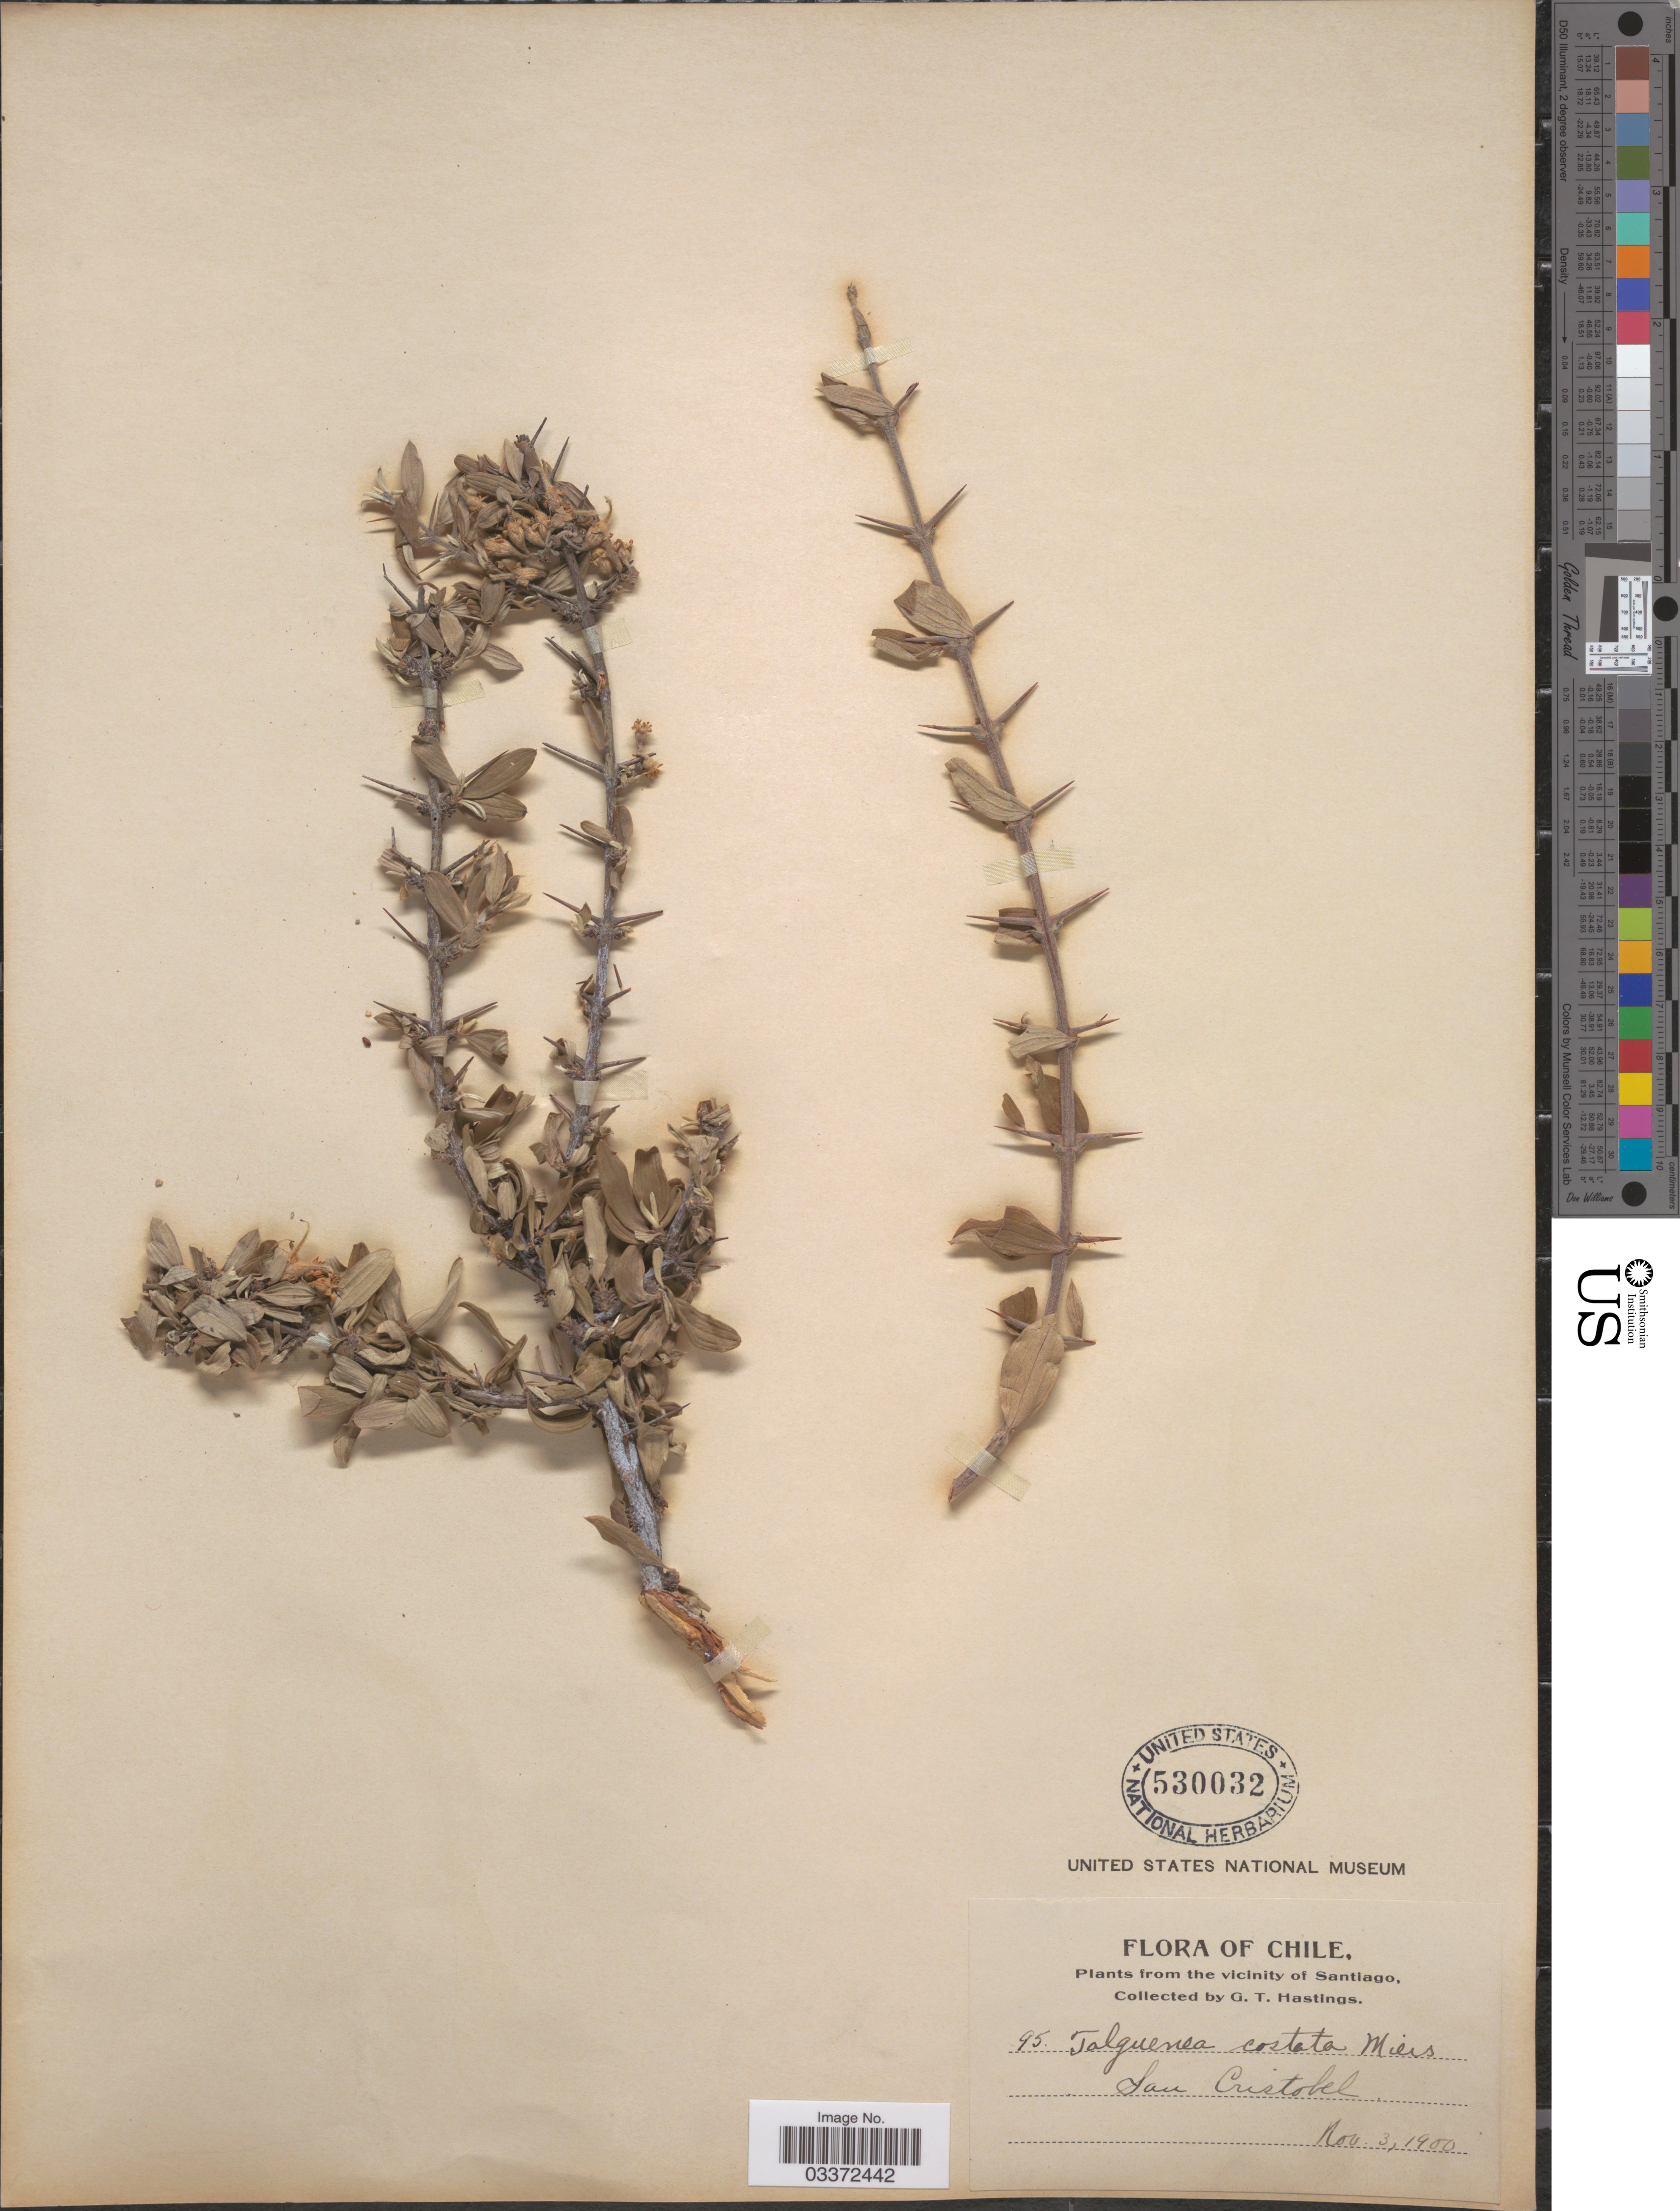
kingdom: Plantae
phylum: Tracheophyta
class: Magnoliopsida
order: Rosales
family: Rhamnaceae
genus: Trevoa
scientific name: Trevoa quinquenervia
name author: Gillies & Hook.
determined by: Strong, Mark T., (BOT), Smithsonian Institution - National Museum of Natural History (UNITED STATES)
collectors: G. Hastings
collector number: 95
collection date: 1900-11-03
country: Chile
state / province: Región Metropolitana (RM)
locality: Vicinity of Santiago, San Cristobel.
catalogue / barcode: US 530032